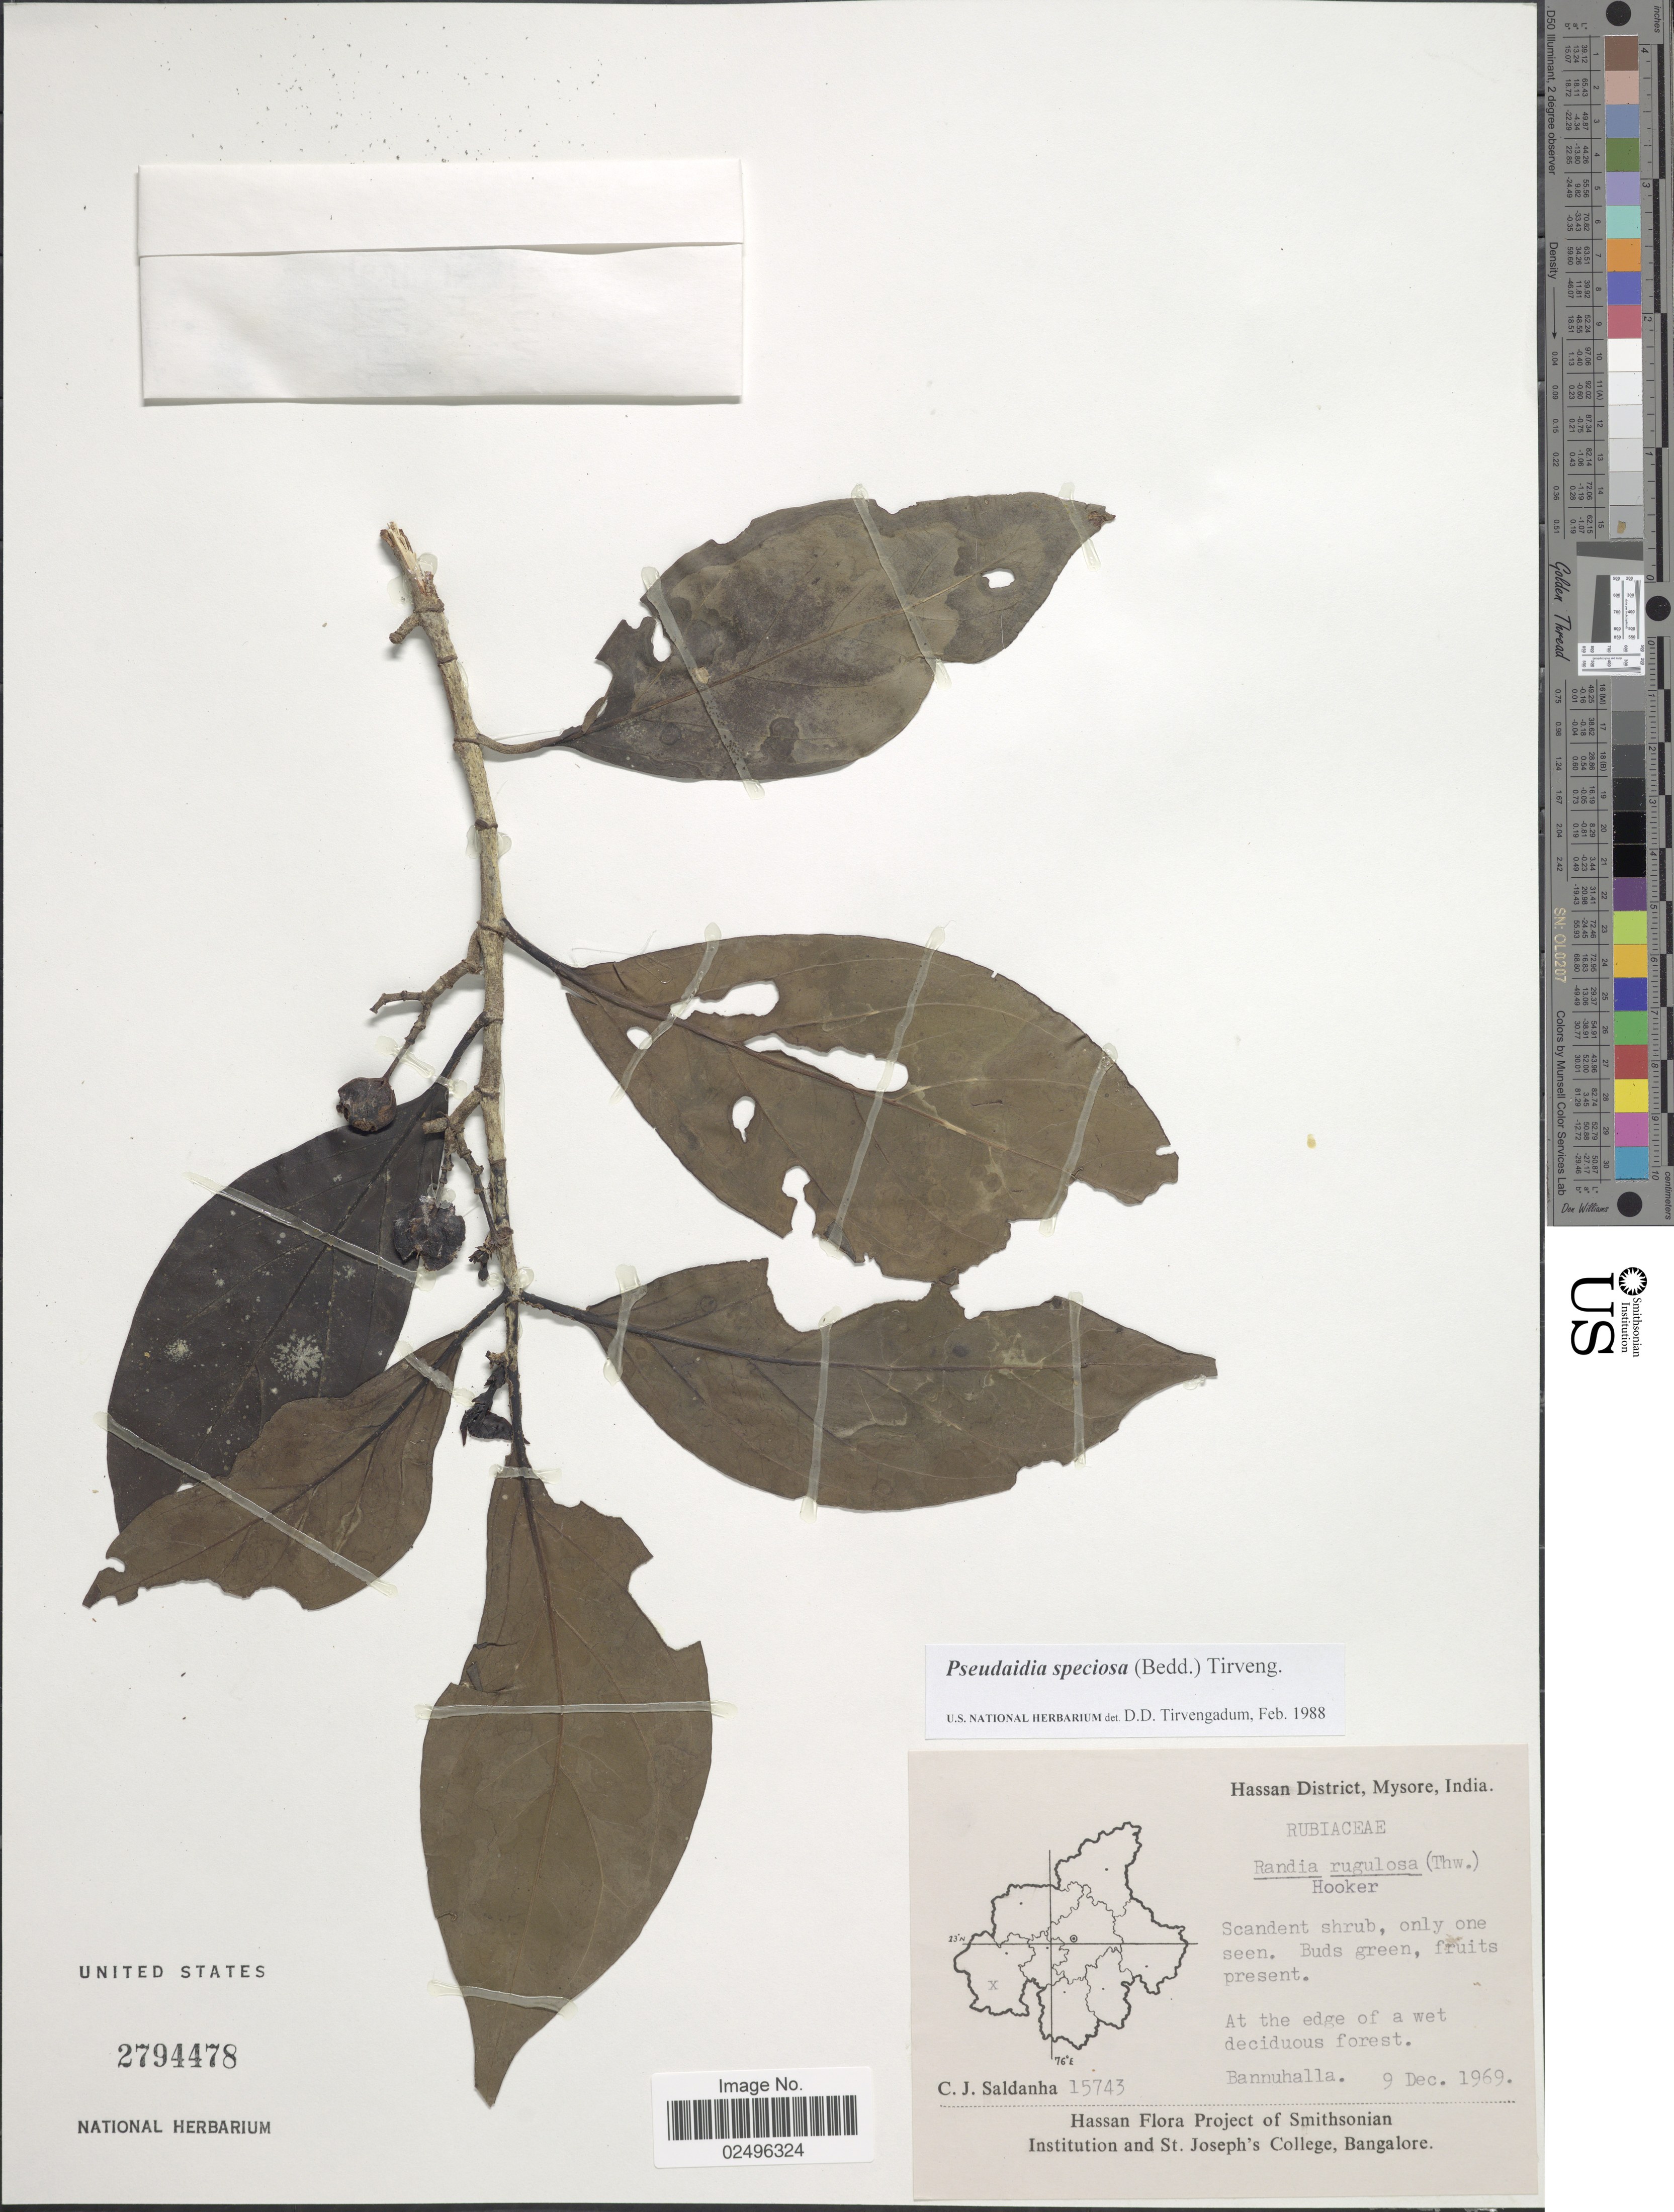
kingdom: Plantae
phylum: Tracheophyta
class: Magnoliopsida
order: Gentianales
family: Rubiaceae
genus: Pseudaidia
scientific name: Pseudaidia speciosa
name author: (Bedd.) Tirveng.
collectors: C. J. Saldanha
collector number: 15743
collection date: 1969-12-09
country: India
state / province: Karnataka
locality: Hassan District, Mysore, Bannuhalla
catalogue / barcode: US 2794478